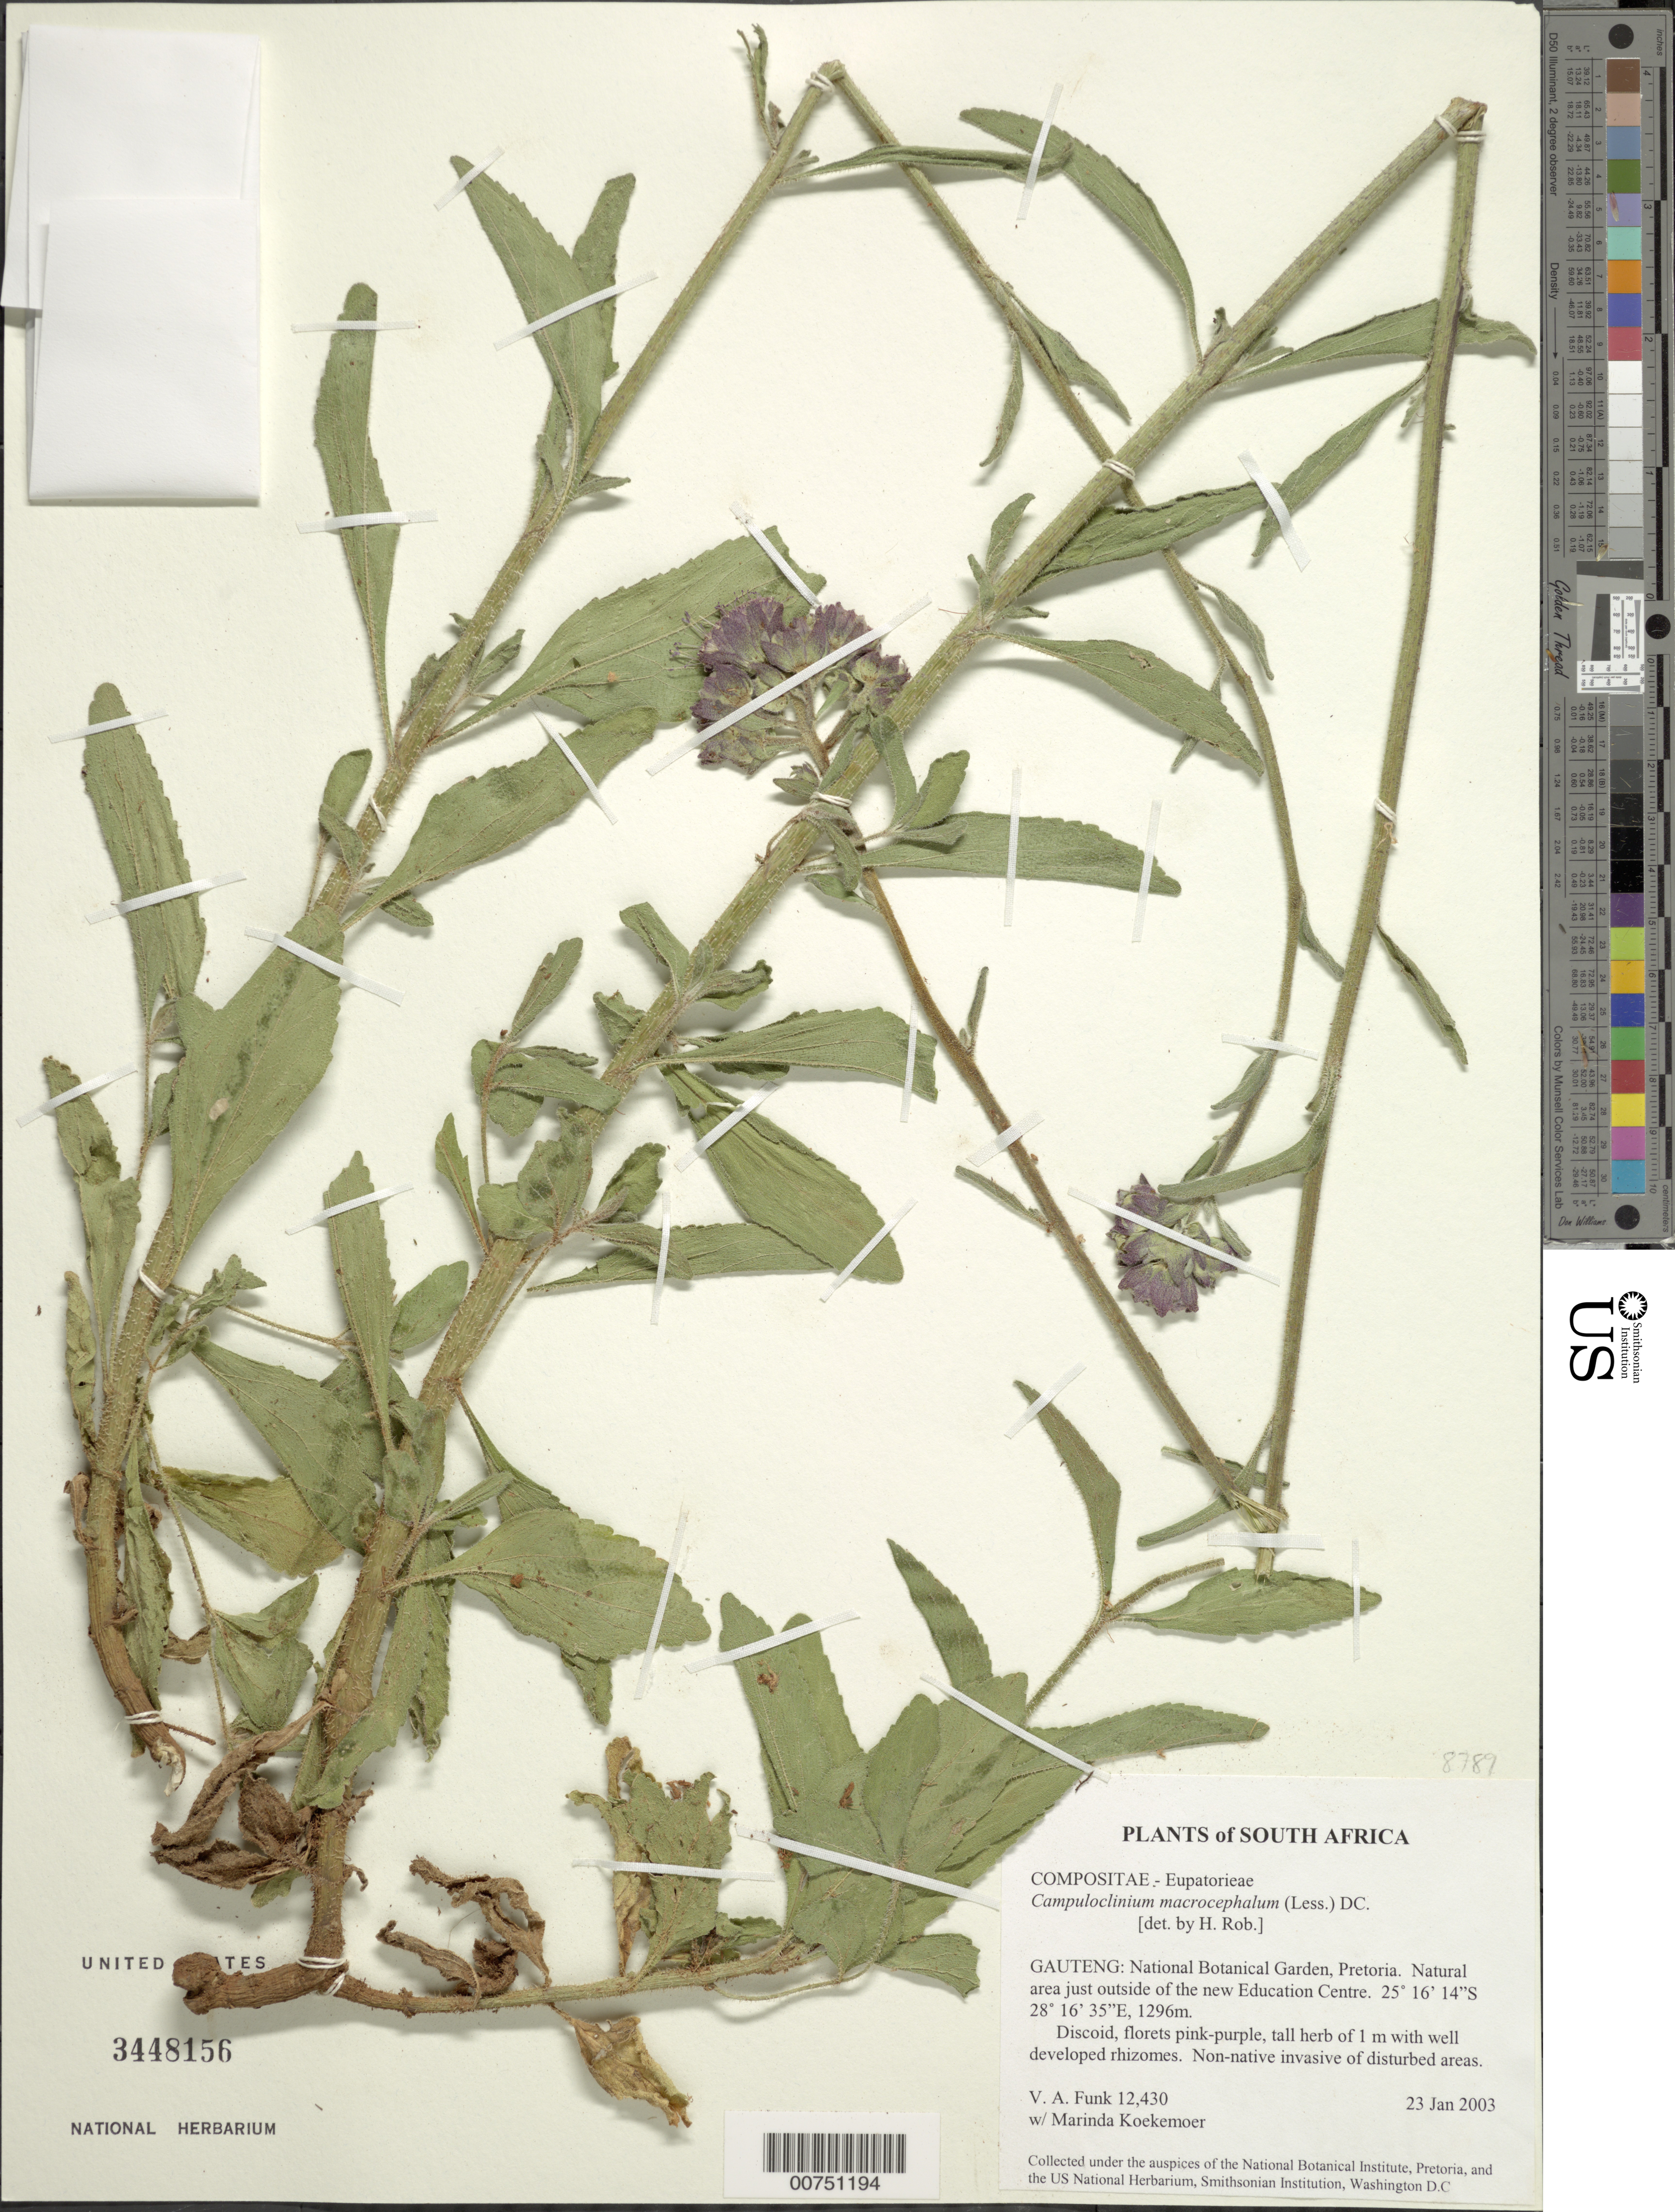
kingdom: Plantae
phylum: Tracheophyta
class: Magnoliopsida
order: Asterales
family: Asteraceae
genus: Campuloclinium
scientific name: Campuloclinium macrocephalum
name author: (Less.) DC.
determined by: Funk, Vicki A., (BOT), Smithsonian Institution - National Museum of Natural History (UNITED STATES)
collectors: V. Funk & M. Koekemoer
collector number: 12430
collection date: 2003-01-23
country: South Africa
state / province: Gauteng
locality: Pretoria, National Botanical Garden, just outside new Education Center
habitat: Natural area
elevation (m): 1296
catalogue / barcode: US 3448156